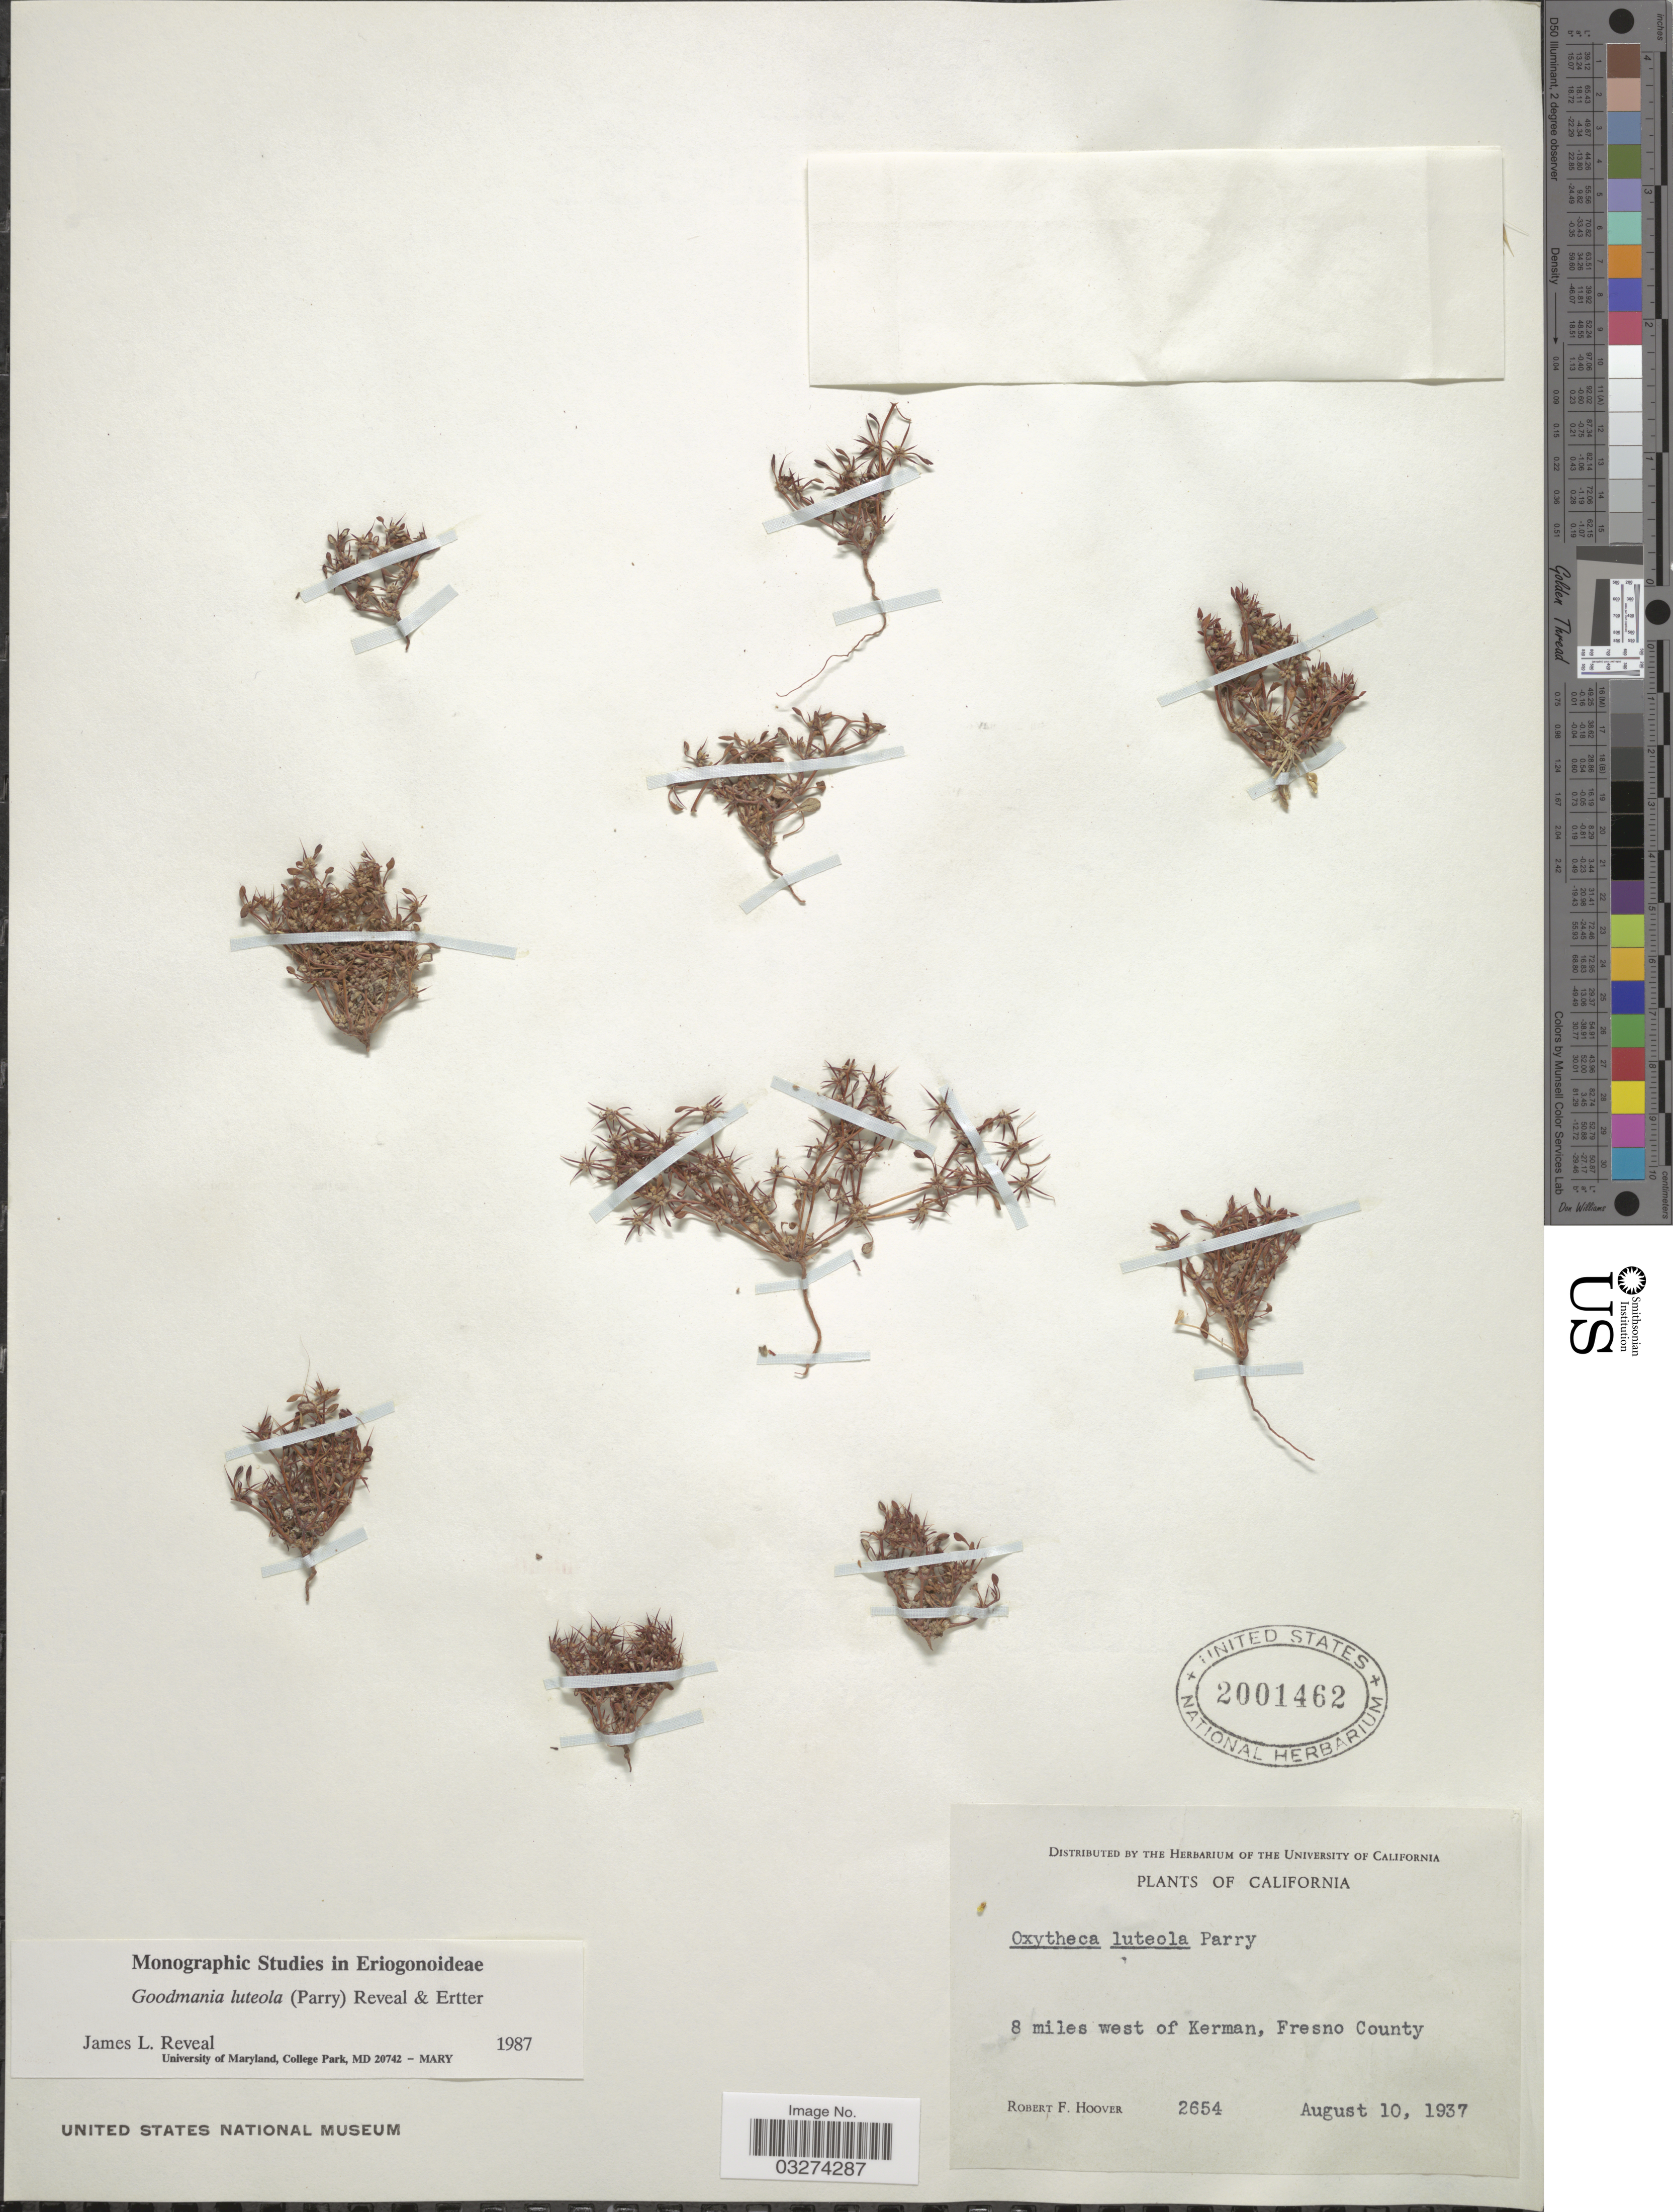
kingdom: Plantae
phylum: Tracheophyta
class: Magnoliopsida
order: Caryophyllales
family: Polygonaceae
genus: Goodmania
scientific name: Goodmania luteola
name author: (Parry) Reveal & Ertter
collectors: R. F. Hoover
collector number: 2654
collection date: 1937-08-10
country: United States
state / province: California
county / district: Fresno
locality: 8 miles west of Kerman, Fresno County.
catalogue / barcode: US 2001462